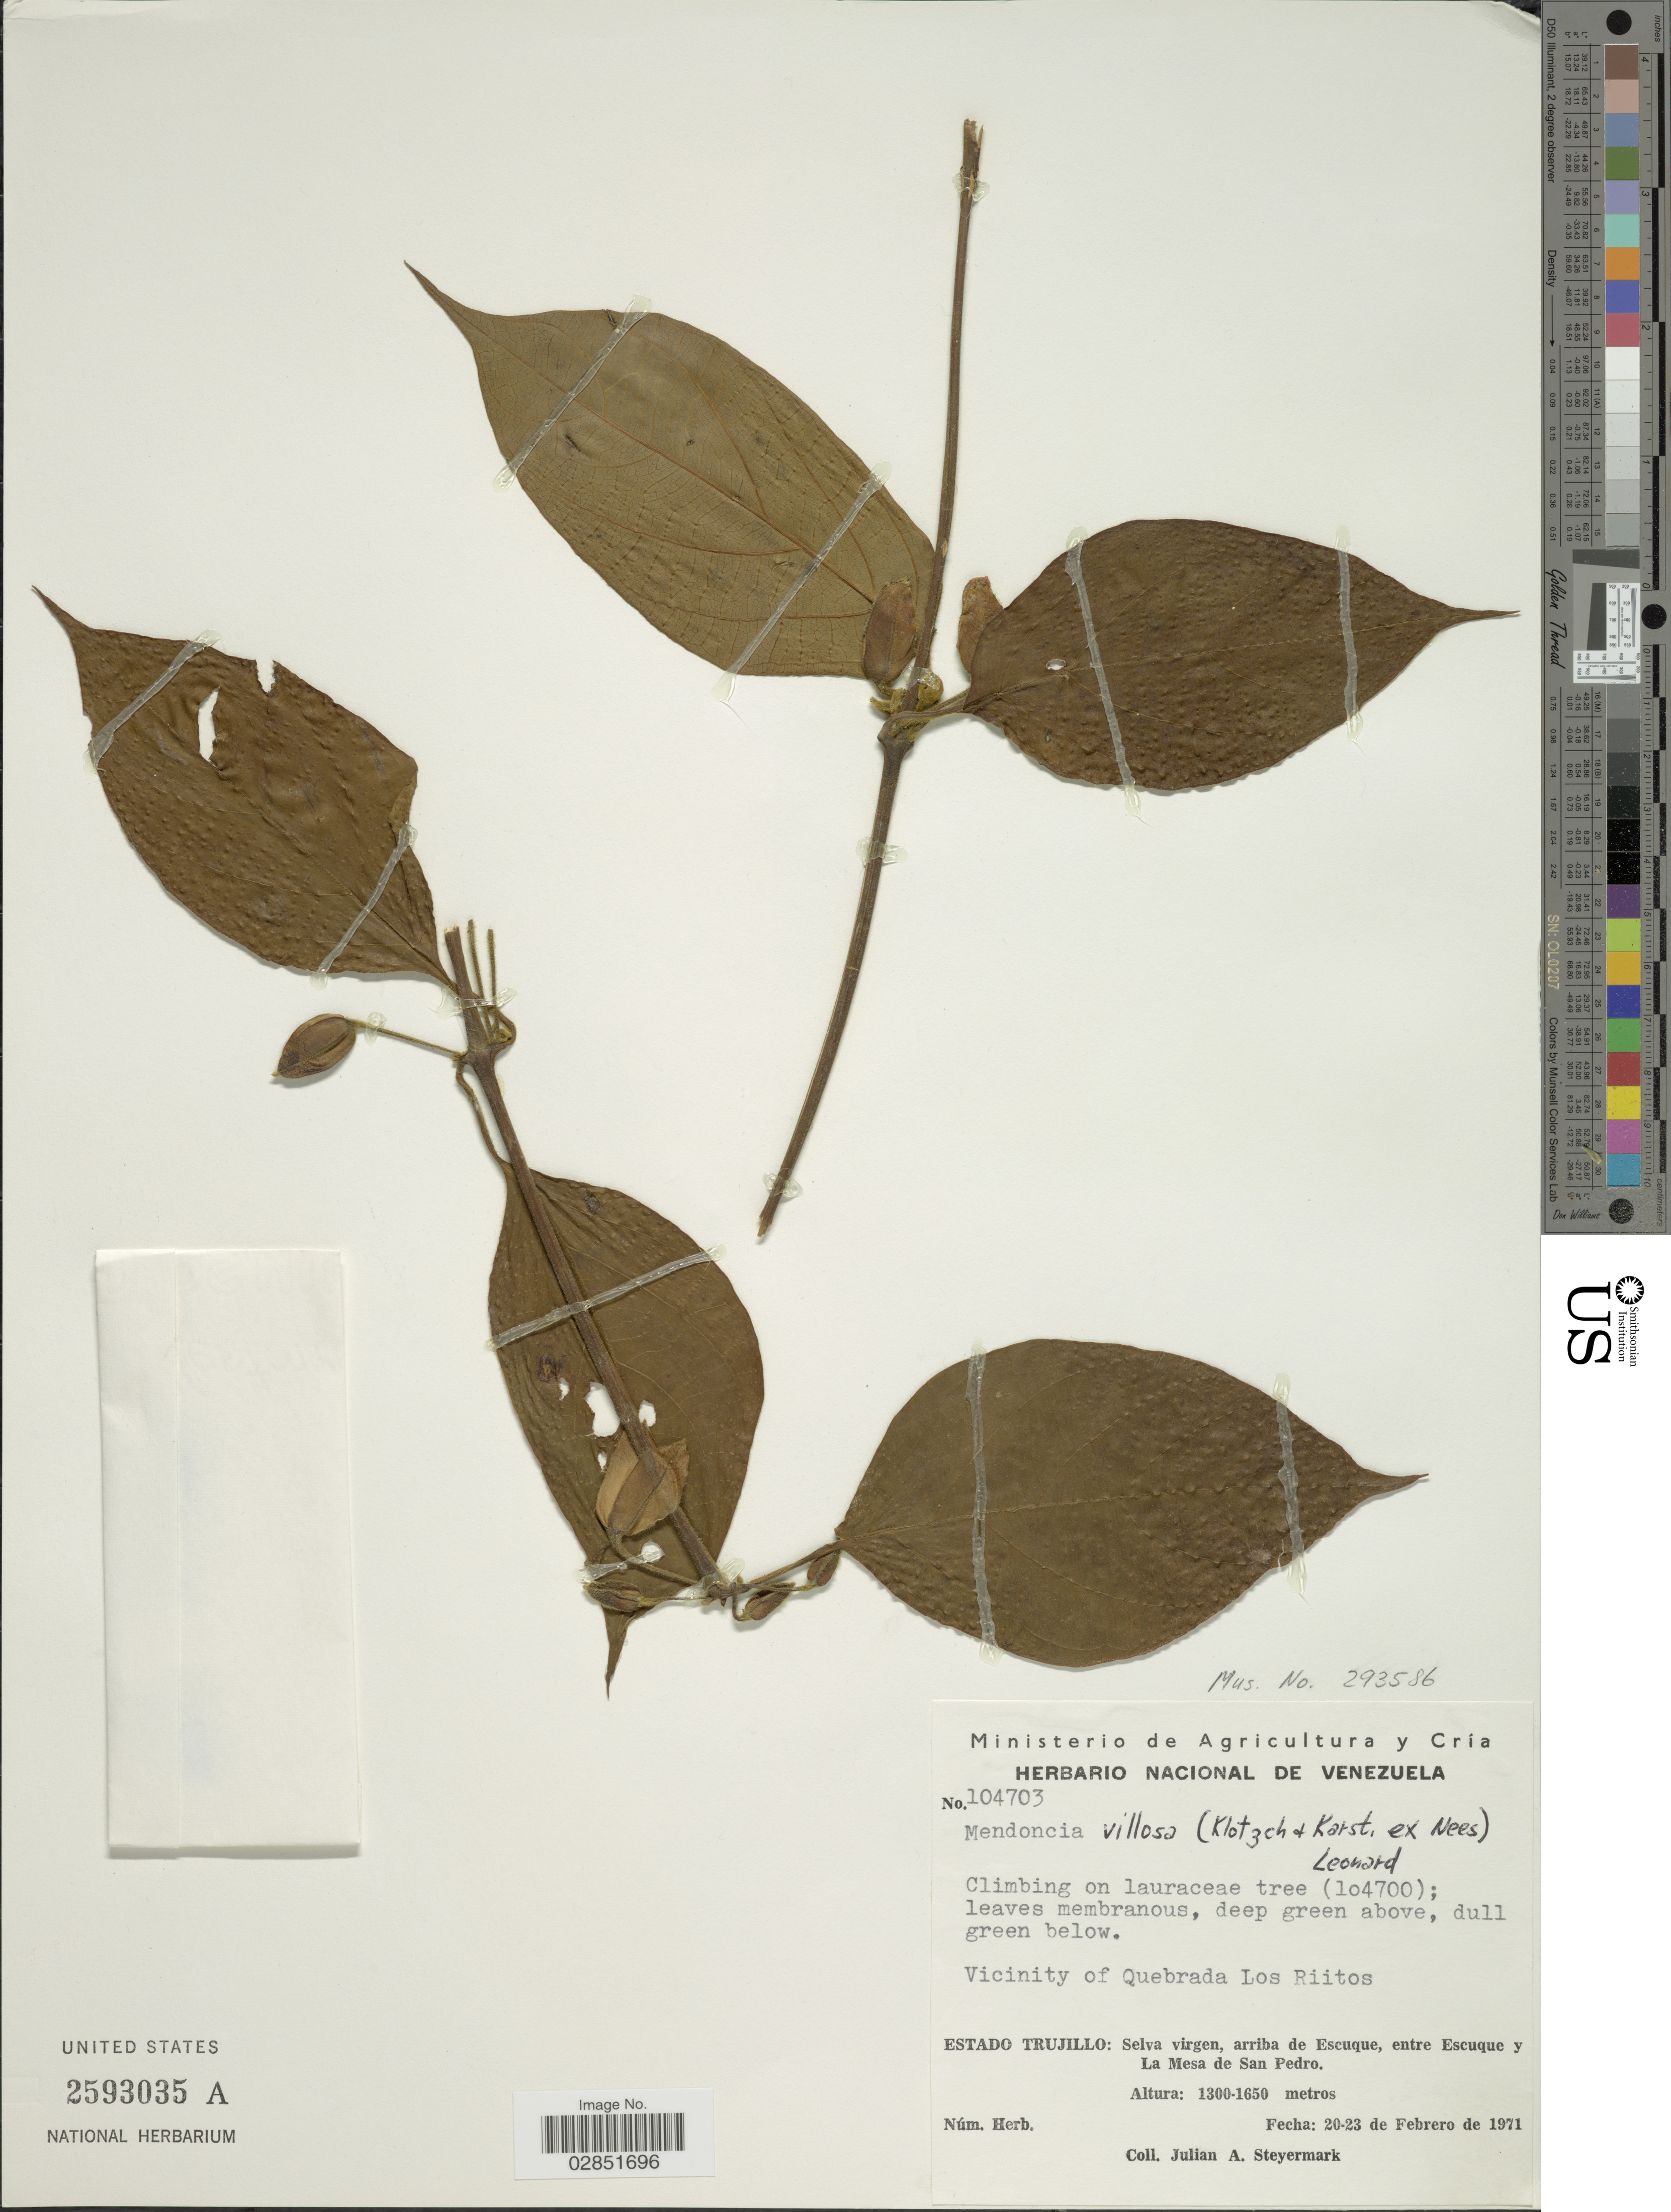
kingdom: Plantae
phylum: Tracheophyta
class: Magnoliopsida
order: Lamiales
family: Acanthaceae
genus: Mendoncia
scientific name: Mendoncia villosa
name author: (Klotzsch & H. Karst. ex Nees) Leonard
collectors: J. Steyermark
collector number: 104703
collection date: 1971-02-20/1971-02-23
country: Venezuela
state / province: Trujillo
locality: Vicinity of Quebrada Los Riitos. Selva virgen, arriba de Escuque, entre Escuque y La Mesa de San Pedro.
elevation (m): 1300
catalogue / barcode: US 2593035A